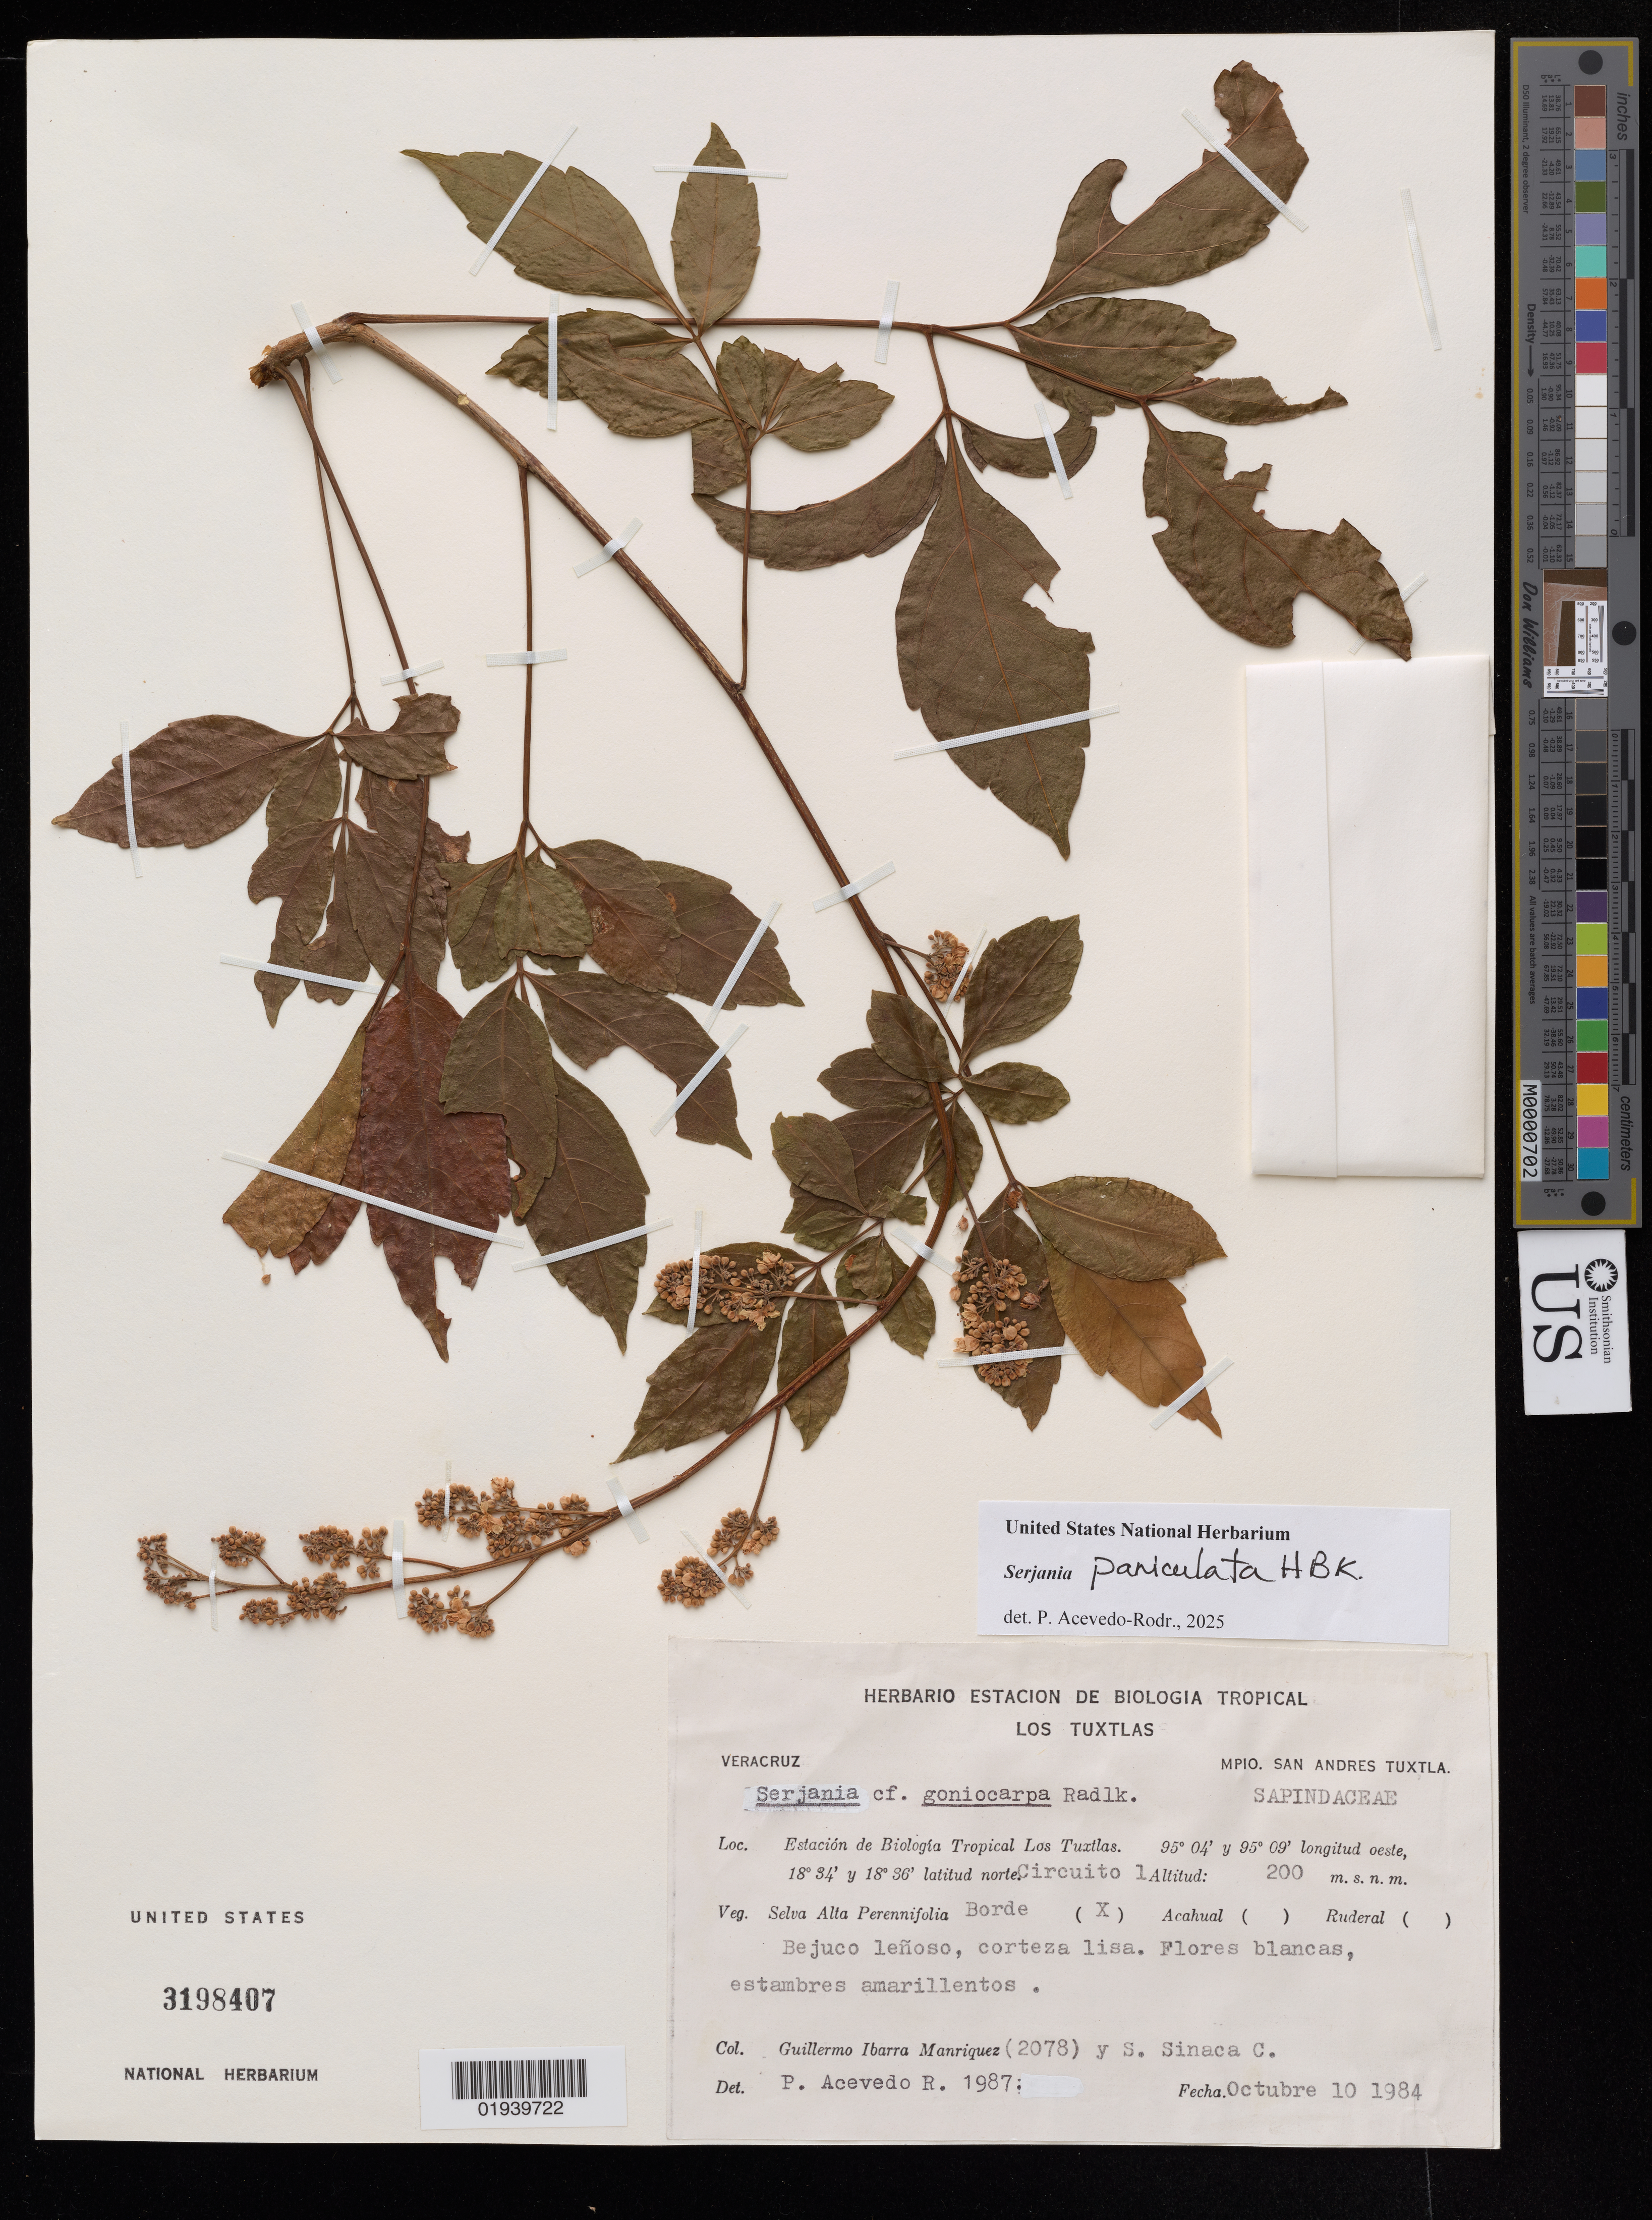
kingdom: Plantae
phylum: Tracheophyta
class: Magnoliopsida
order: Sapindales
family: Sapindaceae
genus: Serjania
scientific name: Serjania paniculata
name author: Kunth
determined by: Acevedo-Rodriguez, P., (US), Smithsonian Institution - National Museum of Natural History (UNITED STATES)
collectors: G. Manriquez & S. Sinaca Colin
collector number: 2078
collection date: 1984-10-10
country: Mexico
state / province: Veracruz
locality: Mpio. San Andres Tuxtla. Estación Tropical Los Tuxtlas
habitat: Selva alta perennifolia, borde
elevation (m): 200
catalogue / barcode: US 3198407